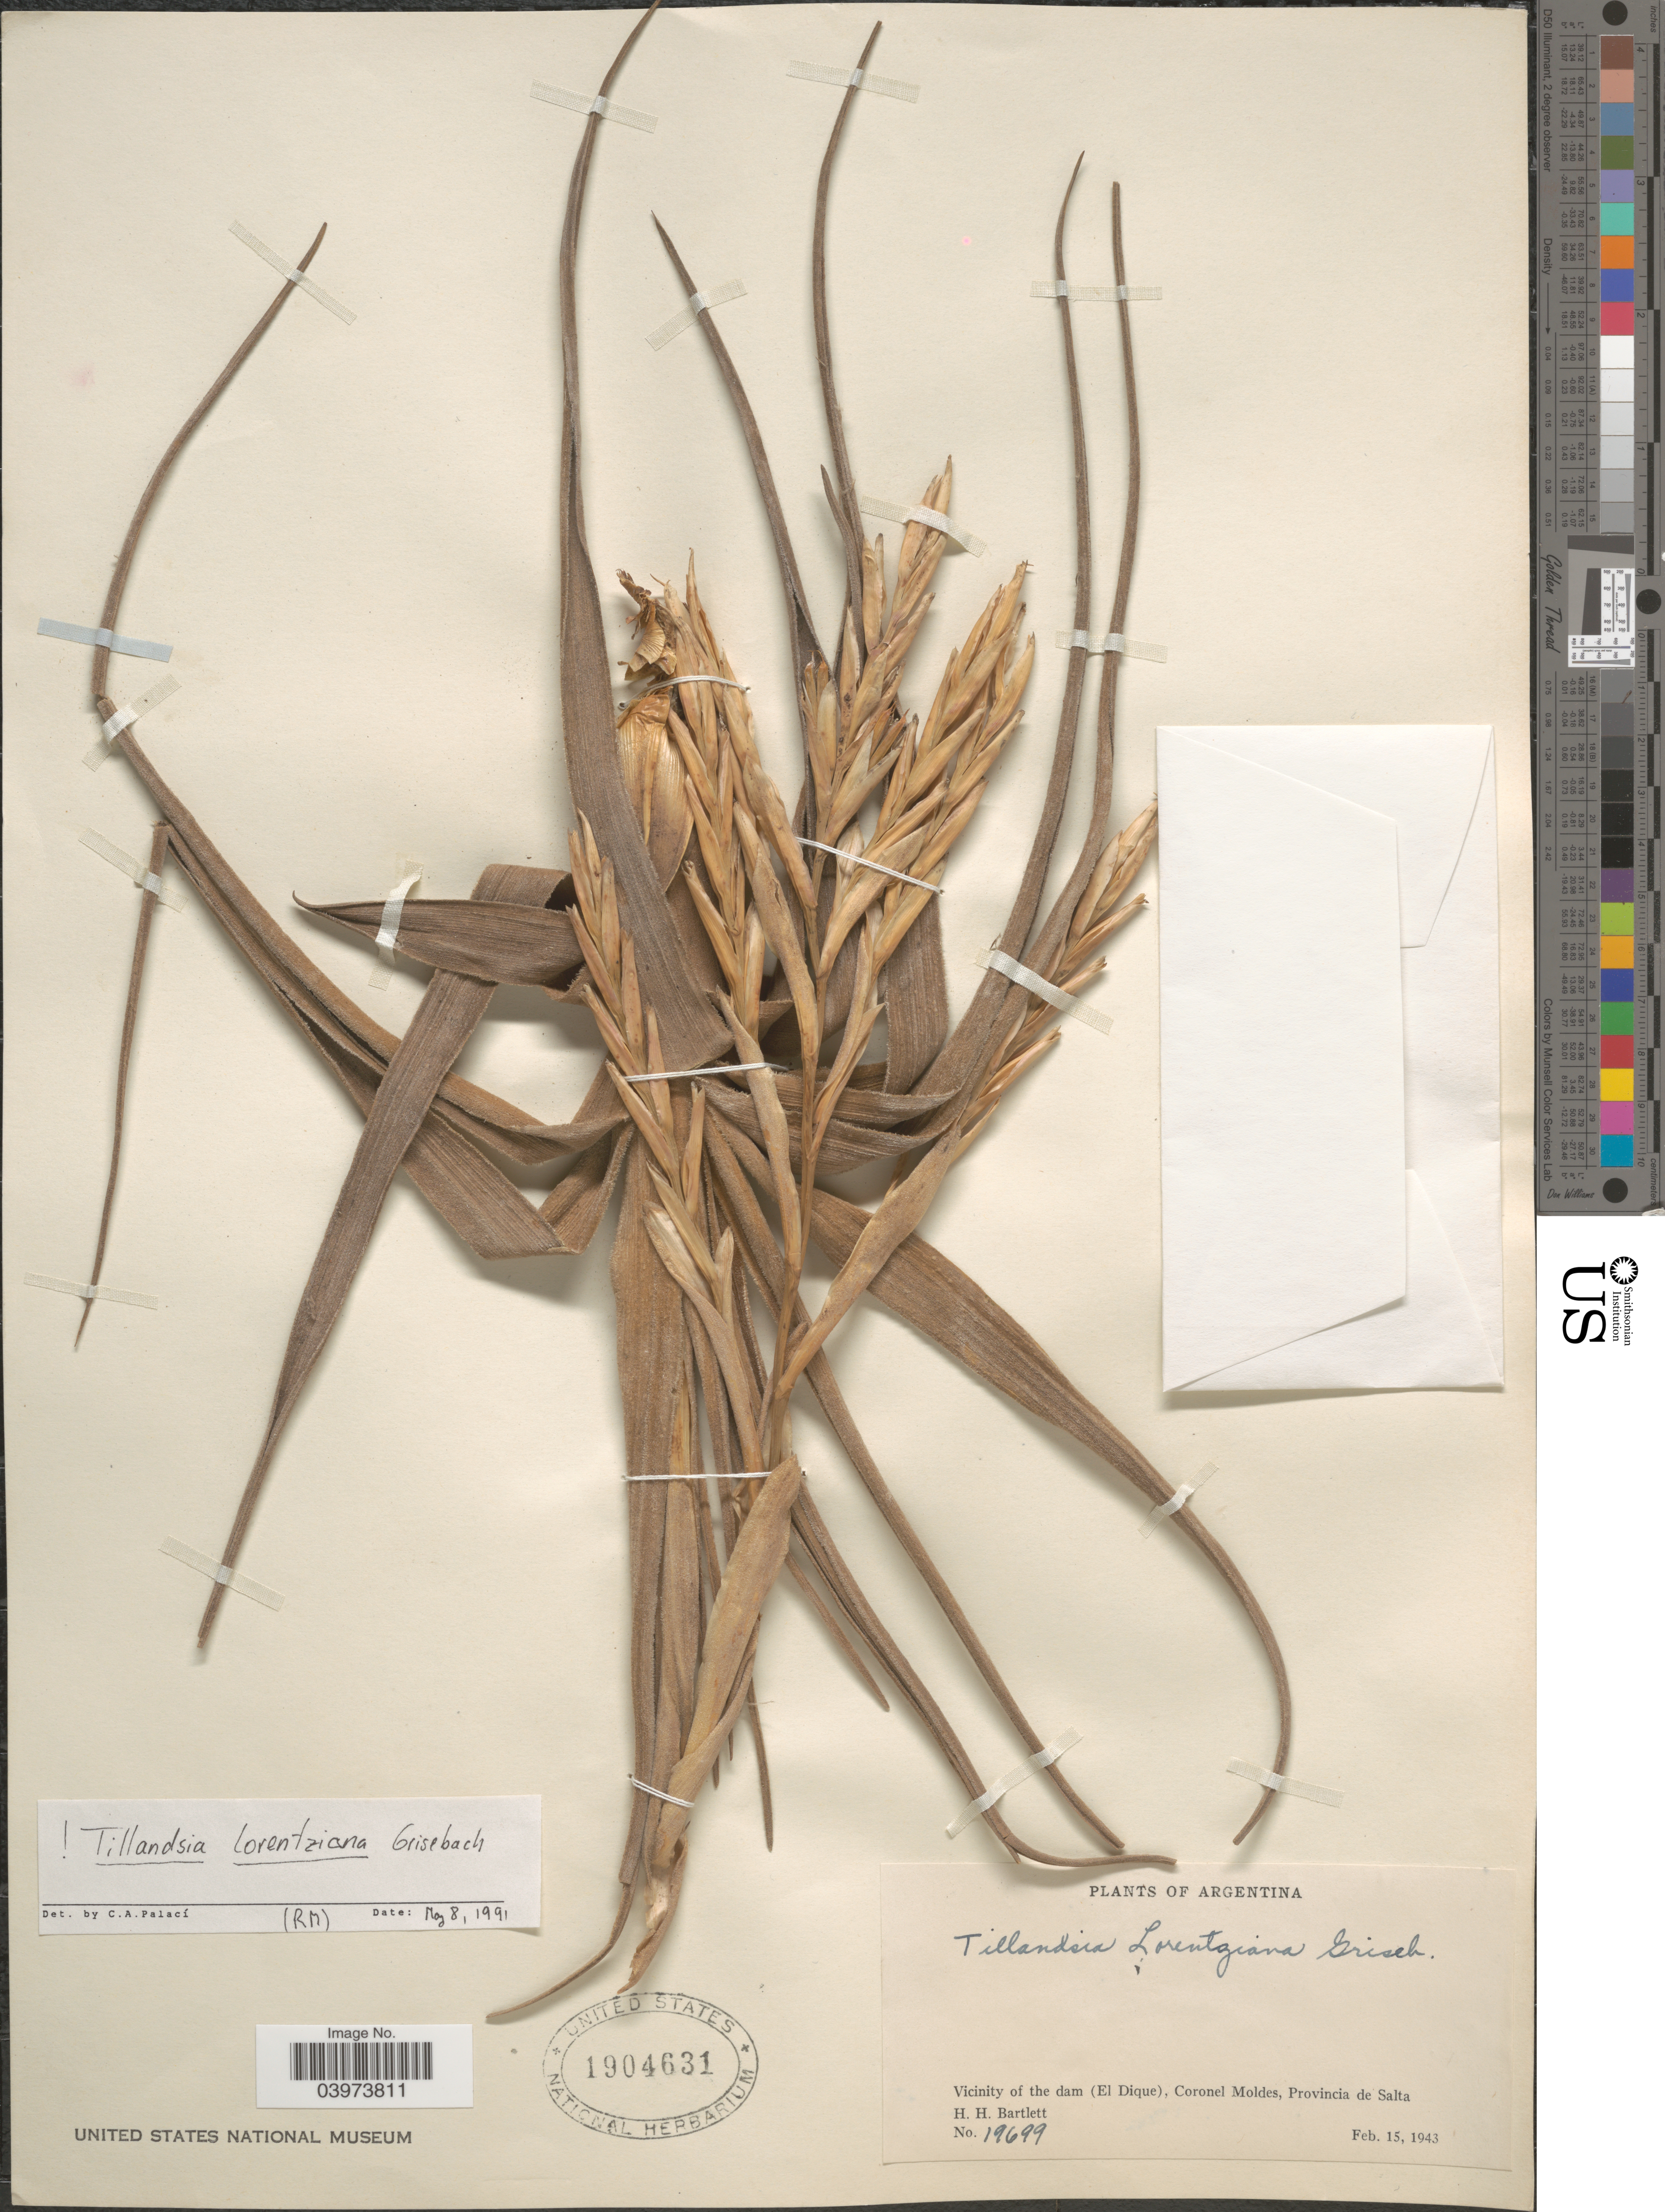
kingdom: Plantae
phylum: Tracheophyta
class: Liliopsida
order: Poales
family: Bromeliaceae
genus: Tillandsia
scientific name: Tillandsia lorentziana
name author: Griseb.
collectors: H. H. Bartlett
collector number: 19699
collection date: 1943-02-15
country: Argentina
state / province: Salta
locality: Vicinity of the dam (El Dique), Coronel Moldes.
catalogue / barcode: US 1904631